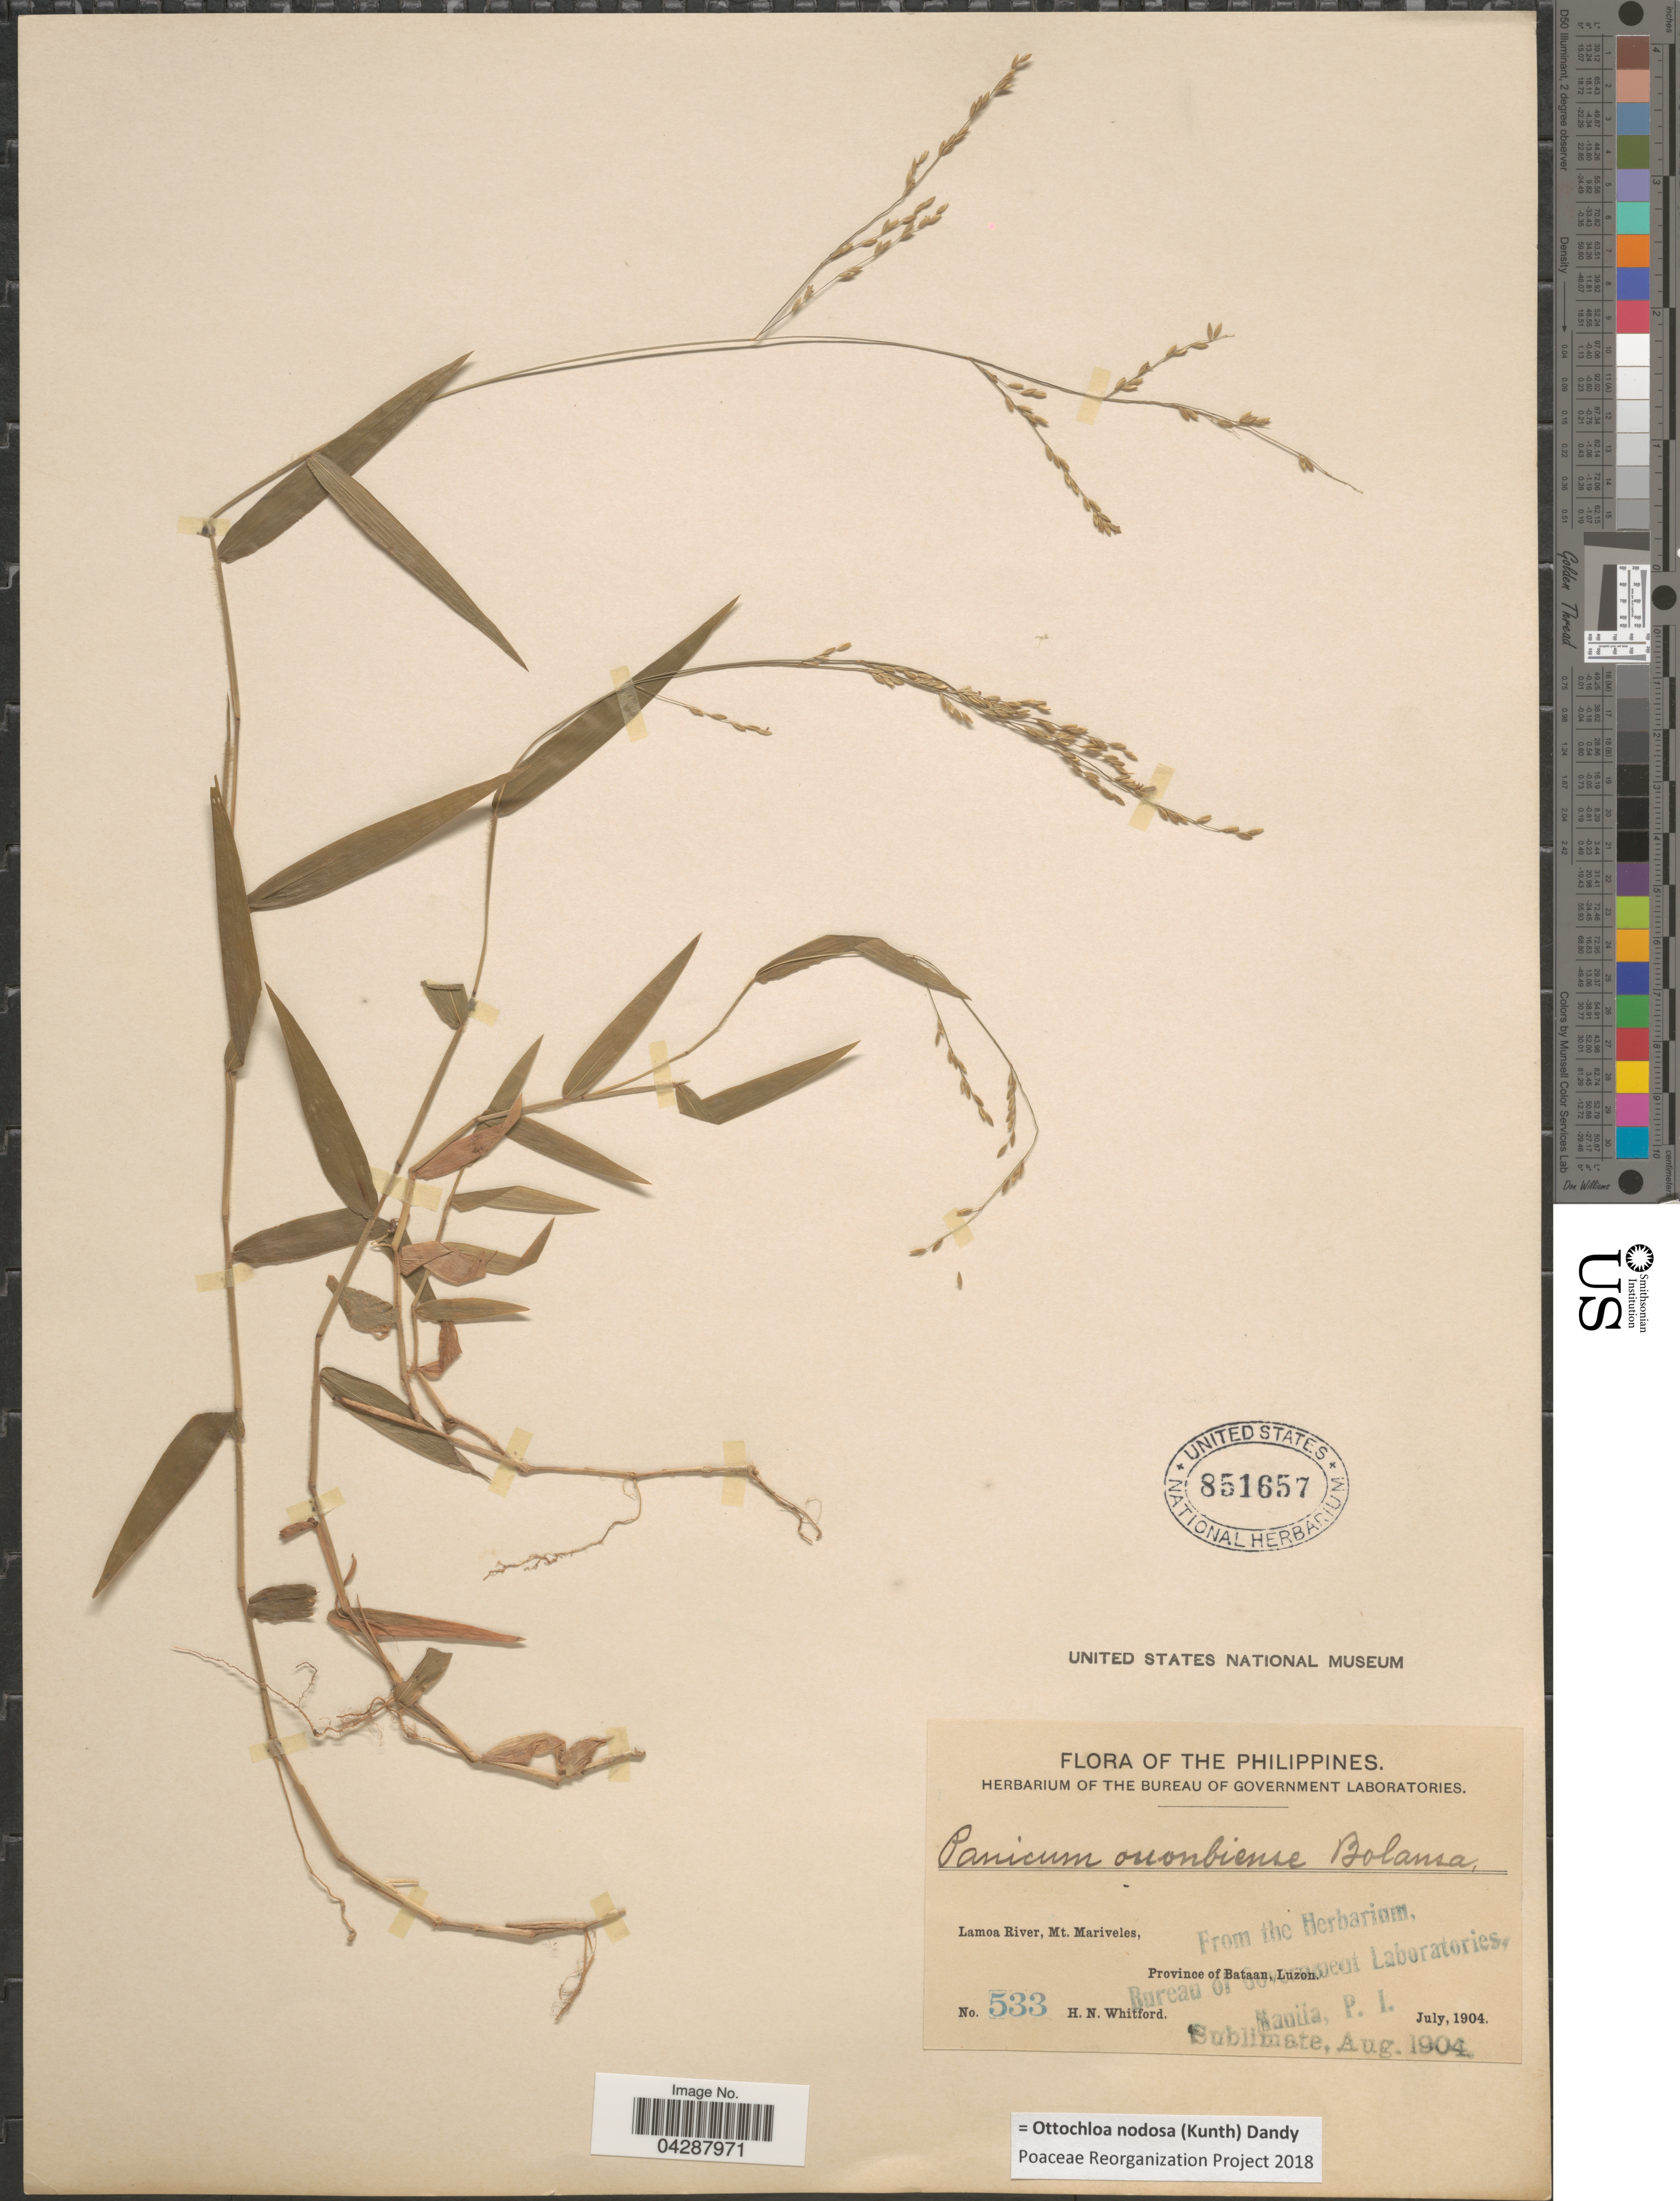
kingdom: Plantae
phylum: Tracheophyta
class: Liliopsida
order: Poales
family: Poaceae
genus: Ottochloa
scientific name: Ottochloa nodosa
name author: (Kunth) Dandy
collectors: H. N. Whitford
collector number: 533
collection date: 1904-07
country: Philippines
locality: Lamao River, Mt. Mariveles, Province of Bataan, Luzon.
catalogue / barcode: US 851657